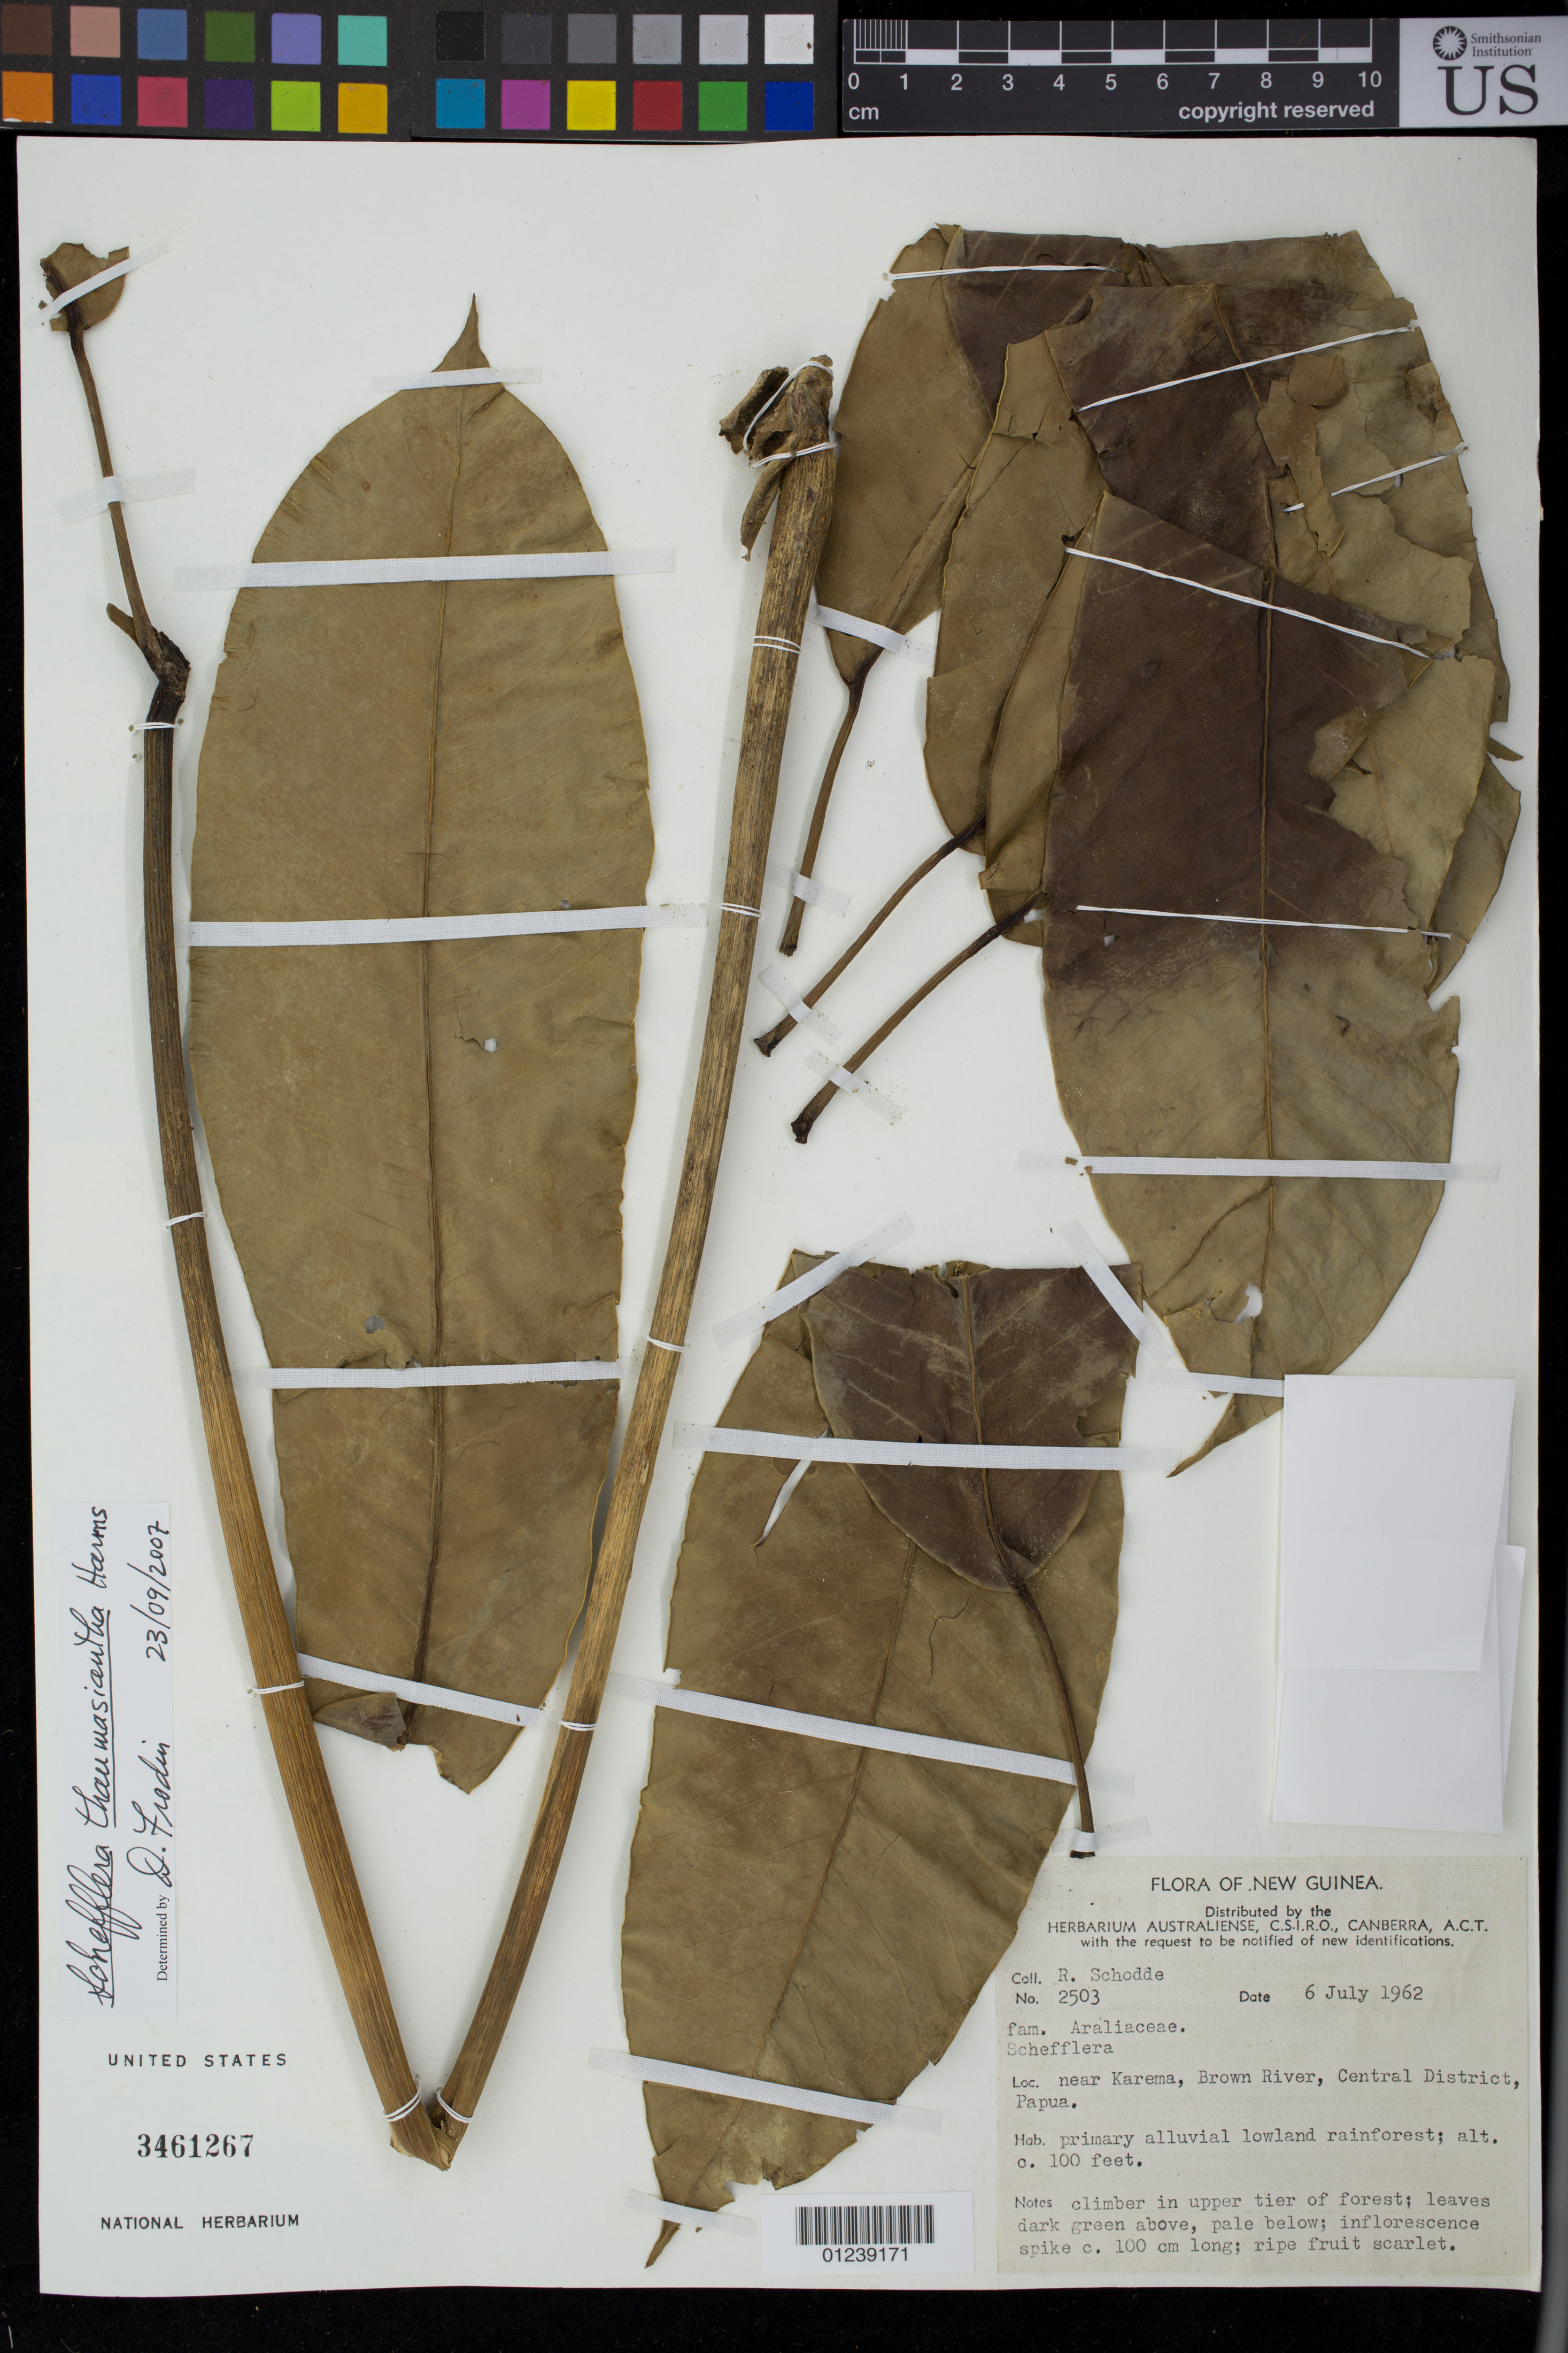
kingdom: Plantae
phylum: Tracheophyta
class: Magnoliopsida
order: Apiales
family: Araliaceae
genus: Heptapleurum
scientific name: Heptapleurum thaumasianthum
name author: (Harms) G. M. Plunkett & Lowry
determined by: Wagner, W. L., (BOT), Smithsonian Institution - National Museum of Natural History (UNITED STATES)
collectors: R. Schodde & L. A. Craven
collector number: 2503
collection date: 1962-07-06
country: Papua New Guinea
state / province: Central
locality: Near Karema, Brown River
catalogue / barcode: US 3461267